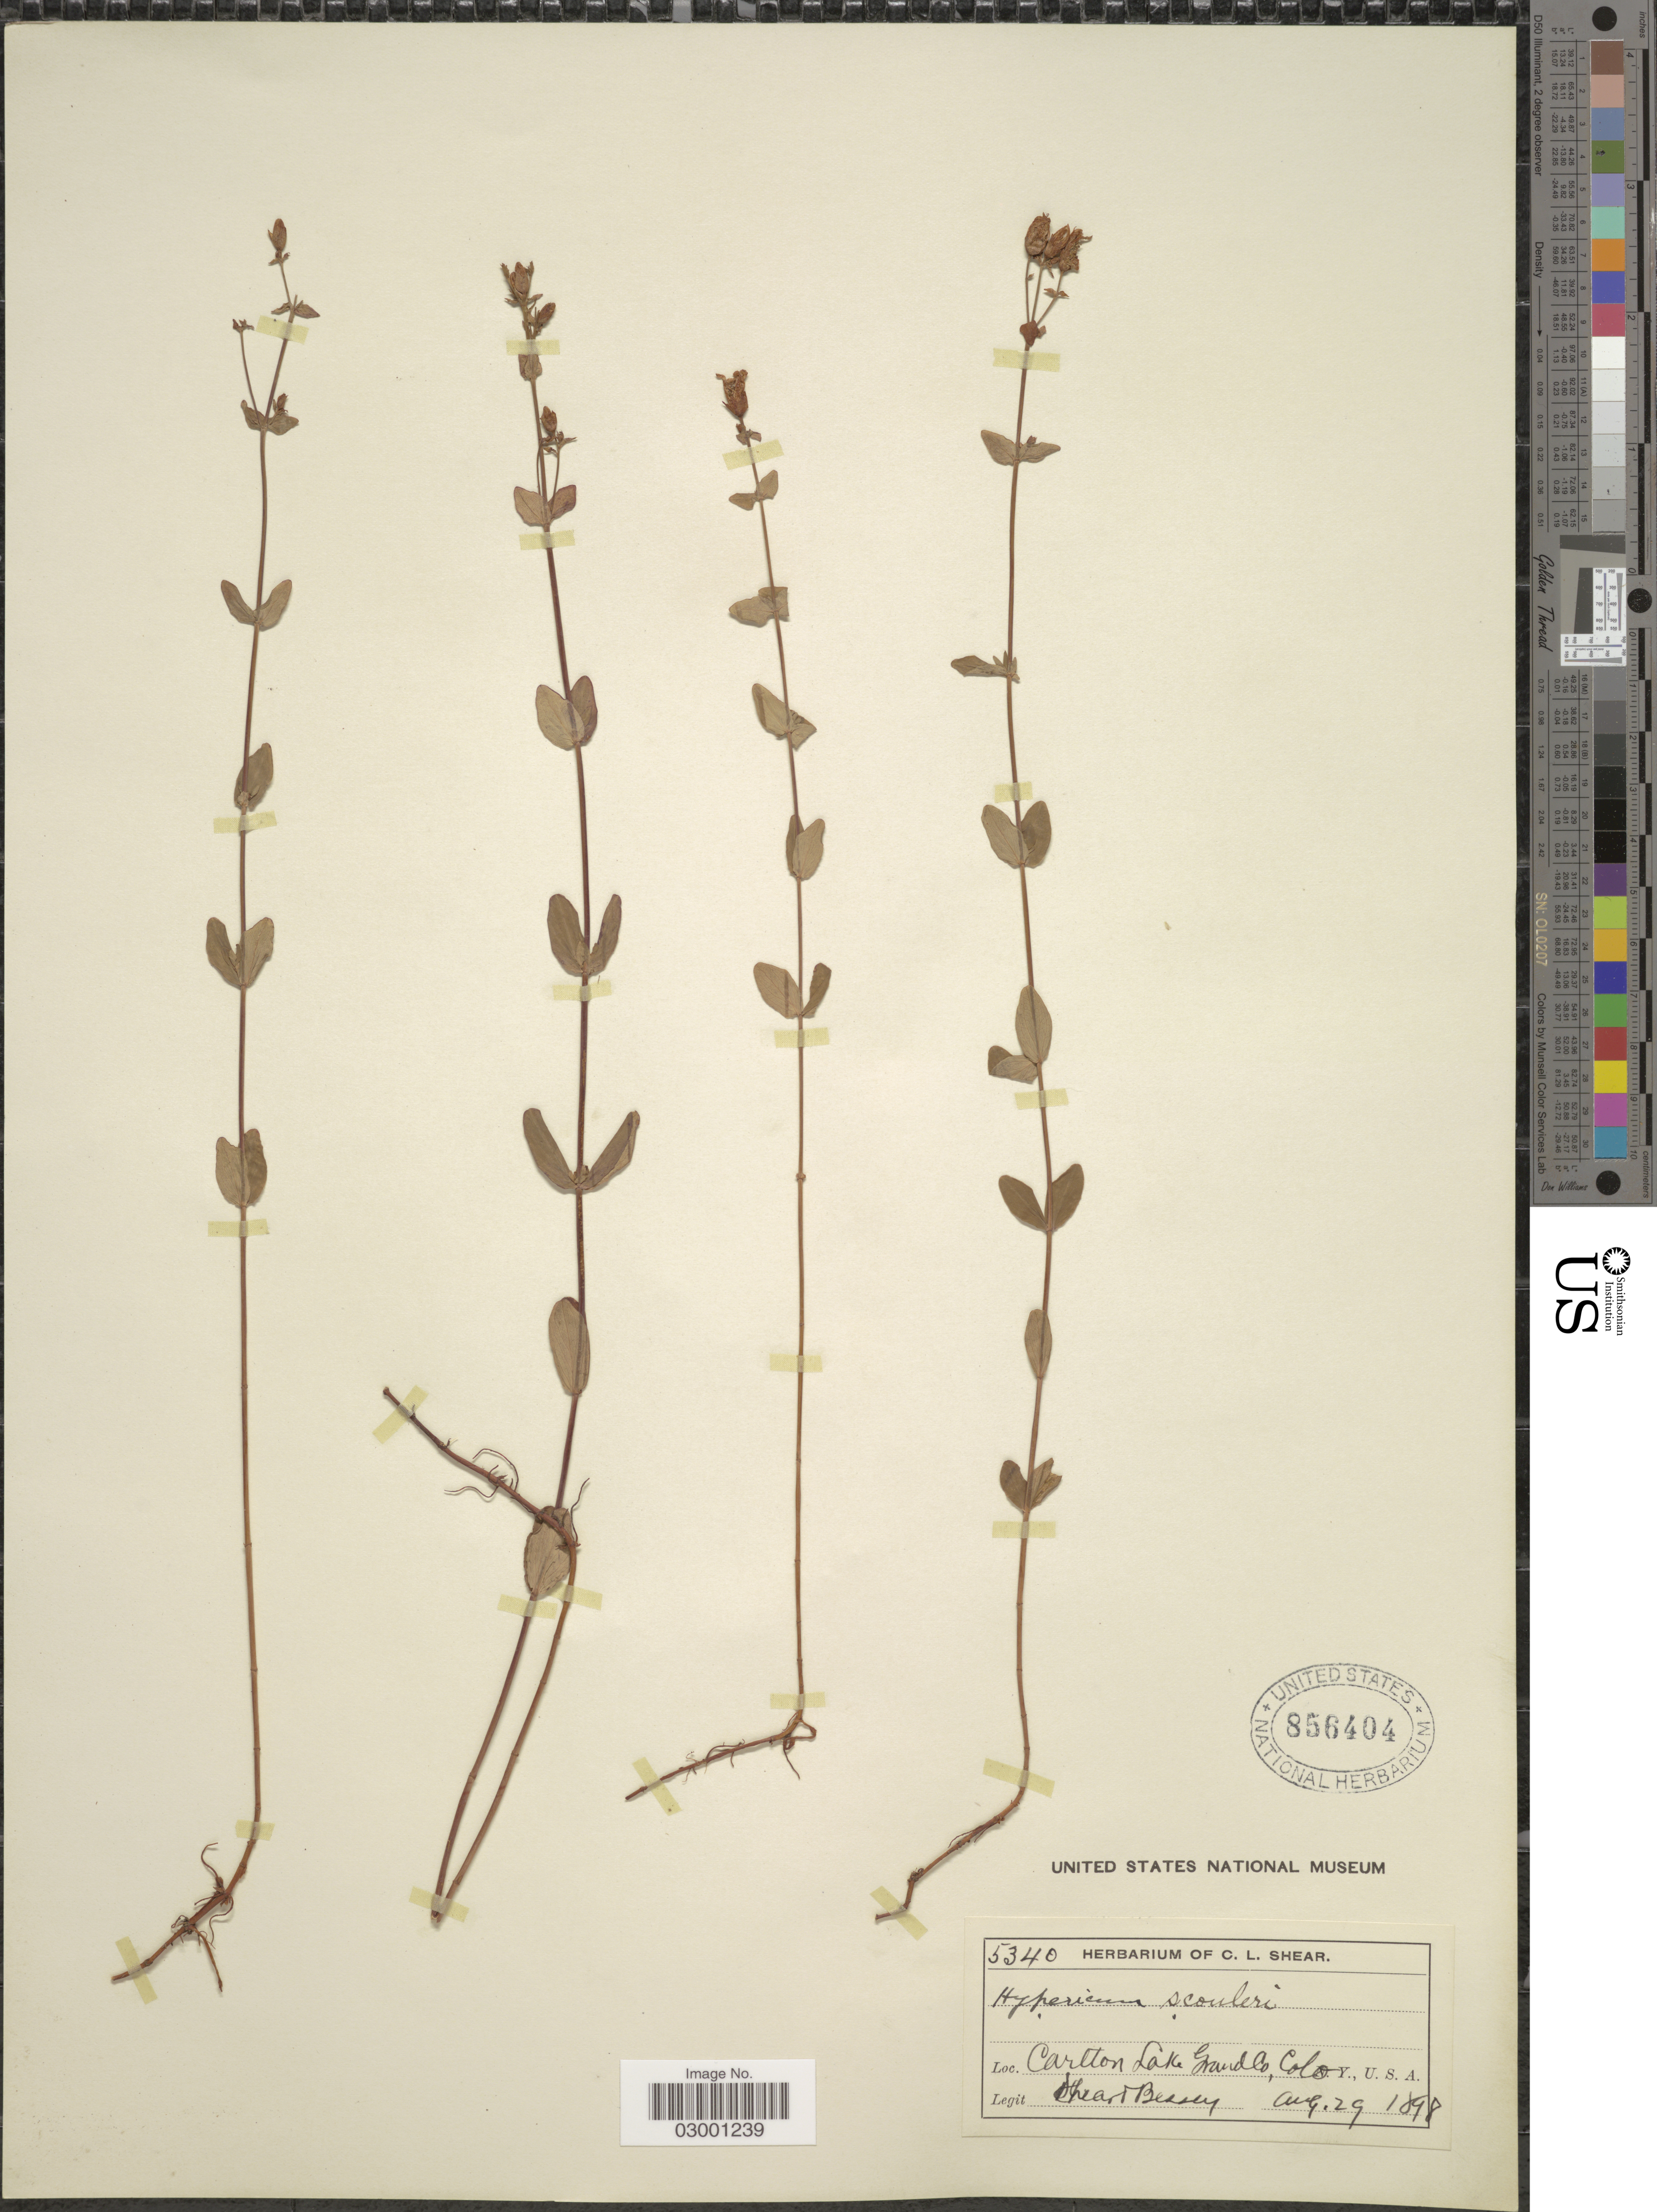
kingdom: Plantae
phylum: Tracheophyta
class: Magnoliopsida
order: Malpighiales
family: Hypericaceae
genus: Hypericum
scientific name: Hypericum formosum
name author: Kunth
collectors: C. L. Shear & -. Bessey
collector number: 5340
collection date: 1898-08-29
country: United States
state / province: Colorado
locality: Carlton Lake Grand Co.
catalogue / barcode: US 856404